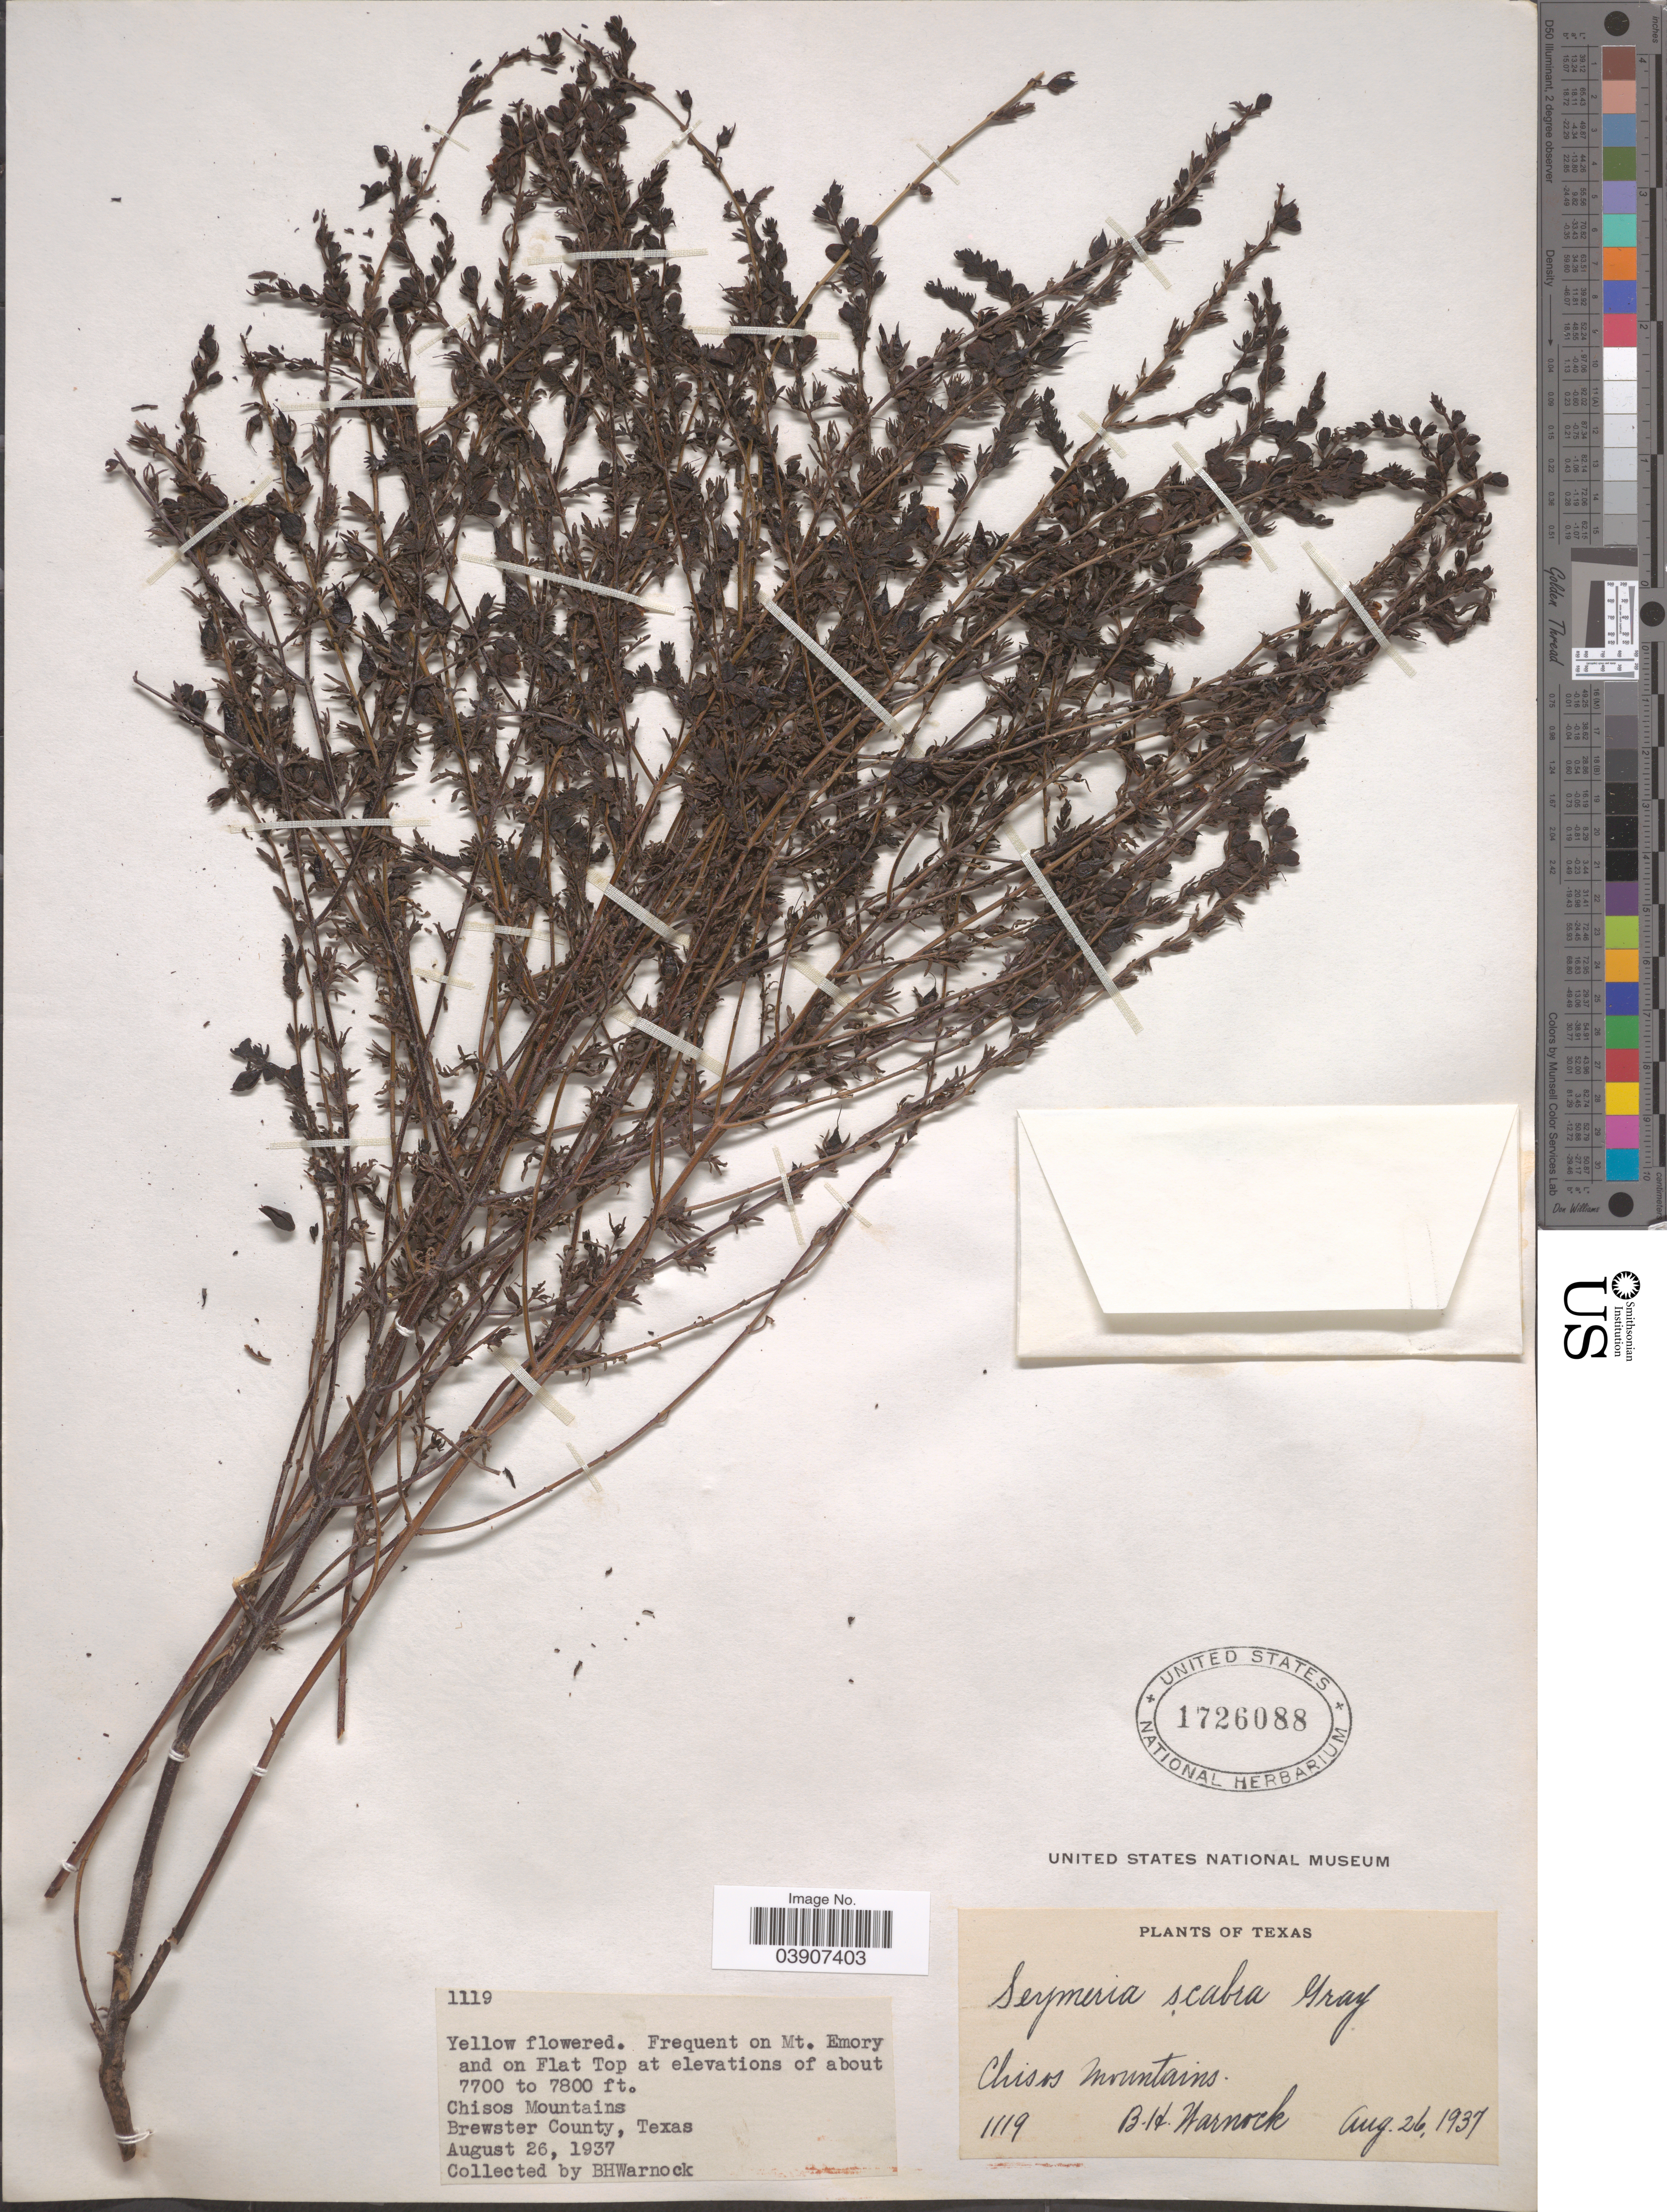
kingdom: Plantae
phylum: Tracheophyta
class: Magnoliopsida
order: Lamiales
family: Orobanchaceae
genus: Seymeria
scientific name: Seymeria scabra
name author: A. Gray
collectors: B. H. Warnock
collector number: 1119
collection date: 1937-08-26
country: United States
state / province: Texas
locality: Frequent on Mt. Emory and on Flat Top. Chisos Mountains. Brewster County.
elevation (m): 2347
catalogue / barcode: US 1726088